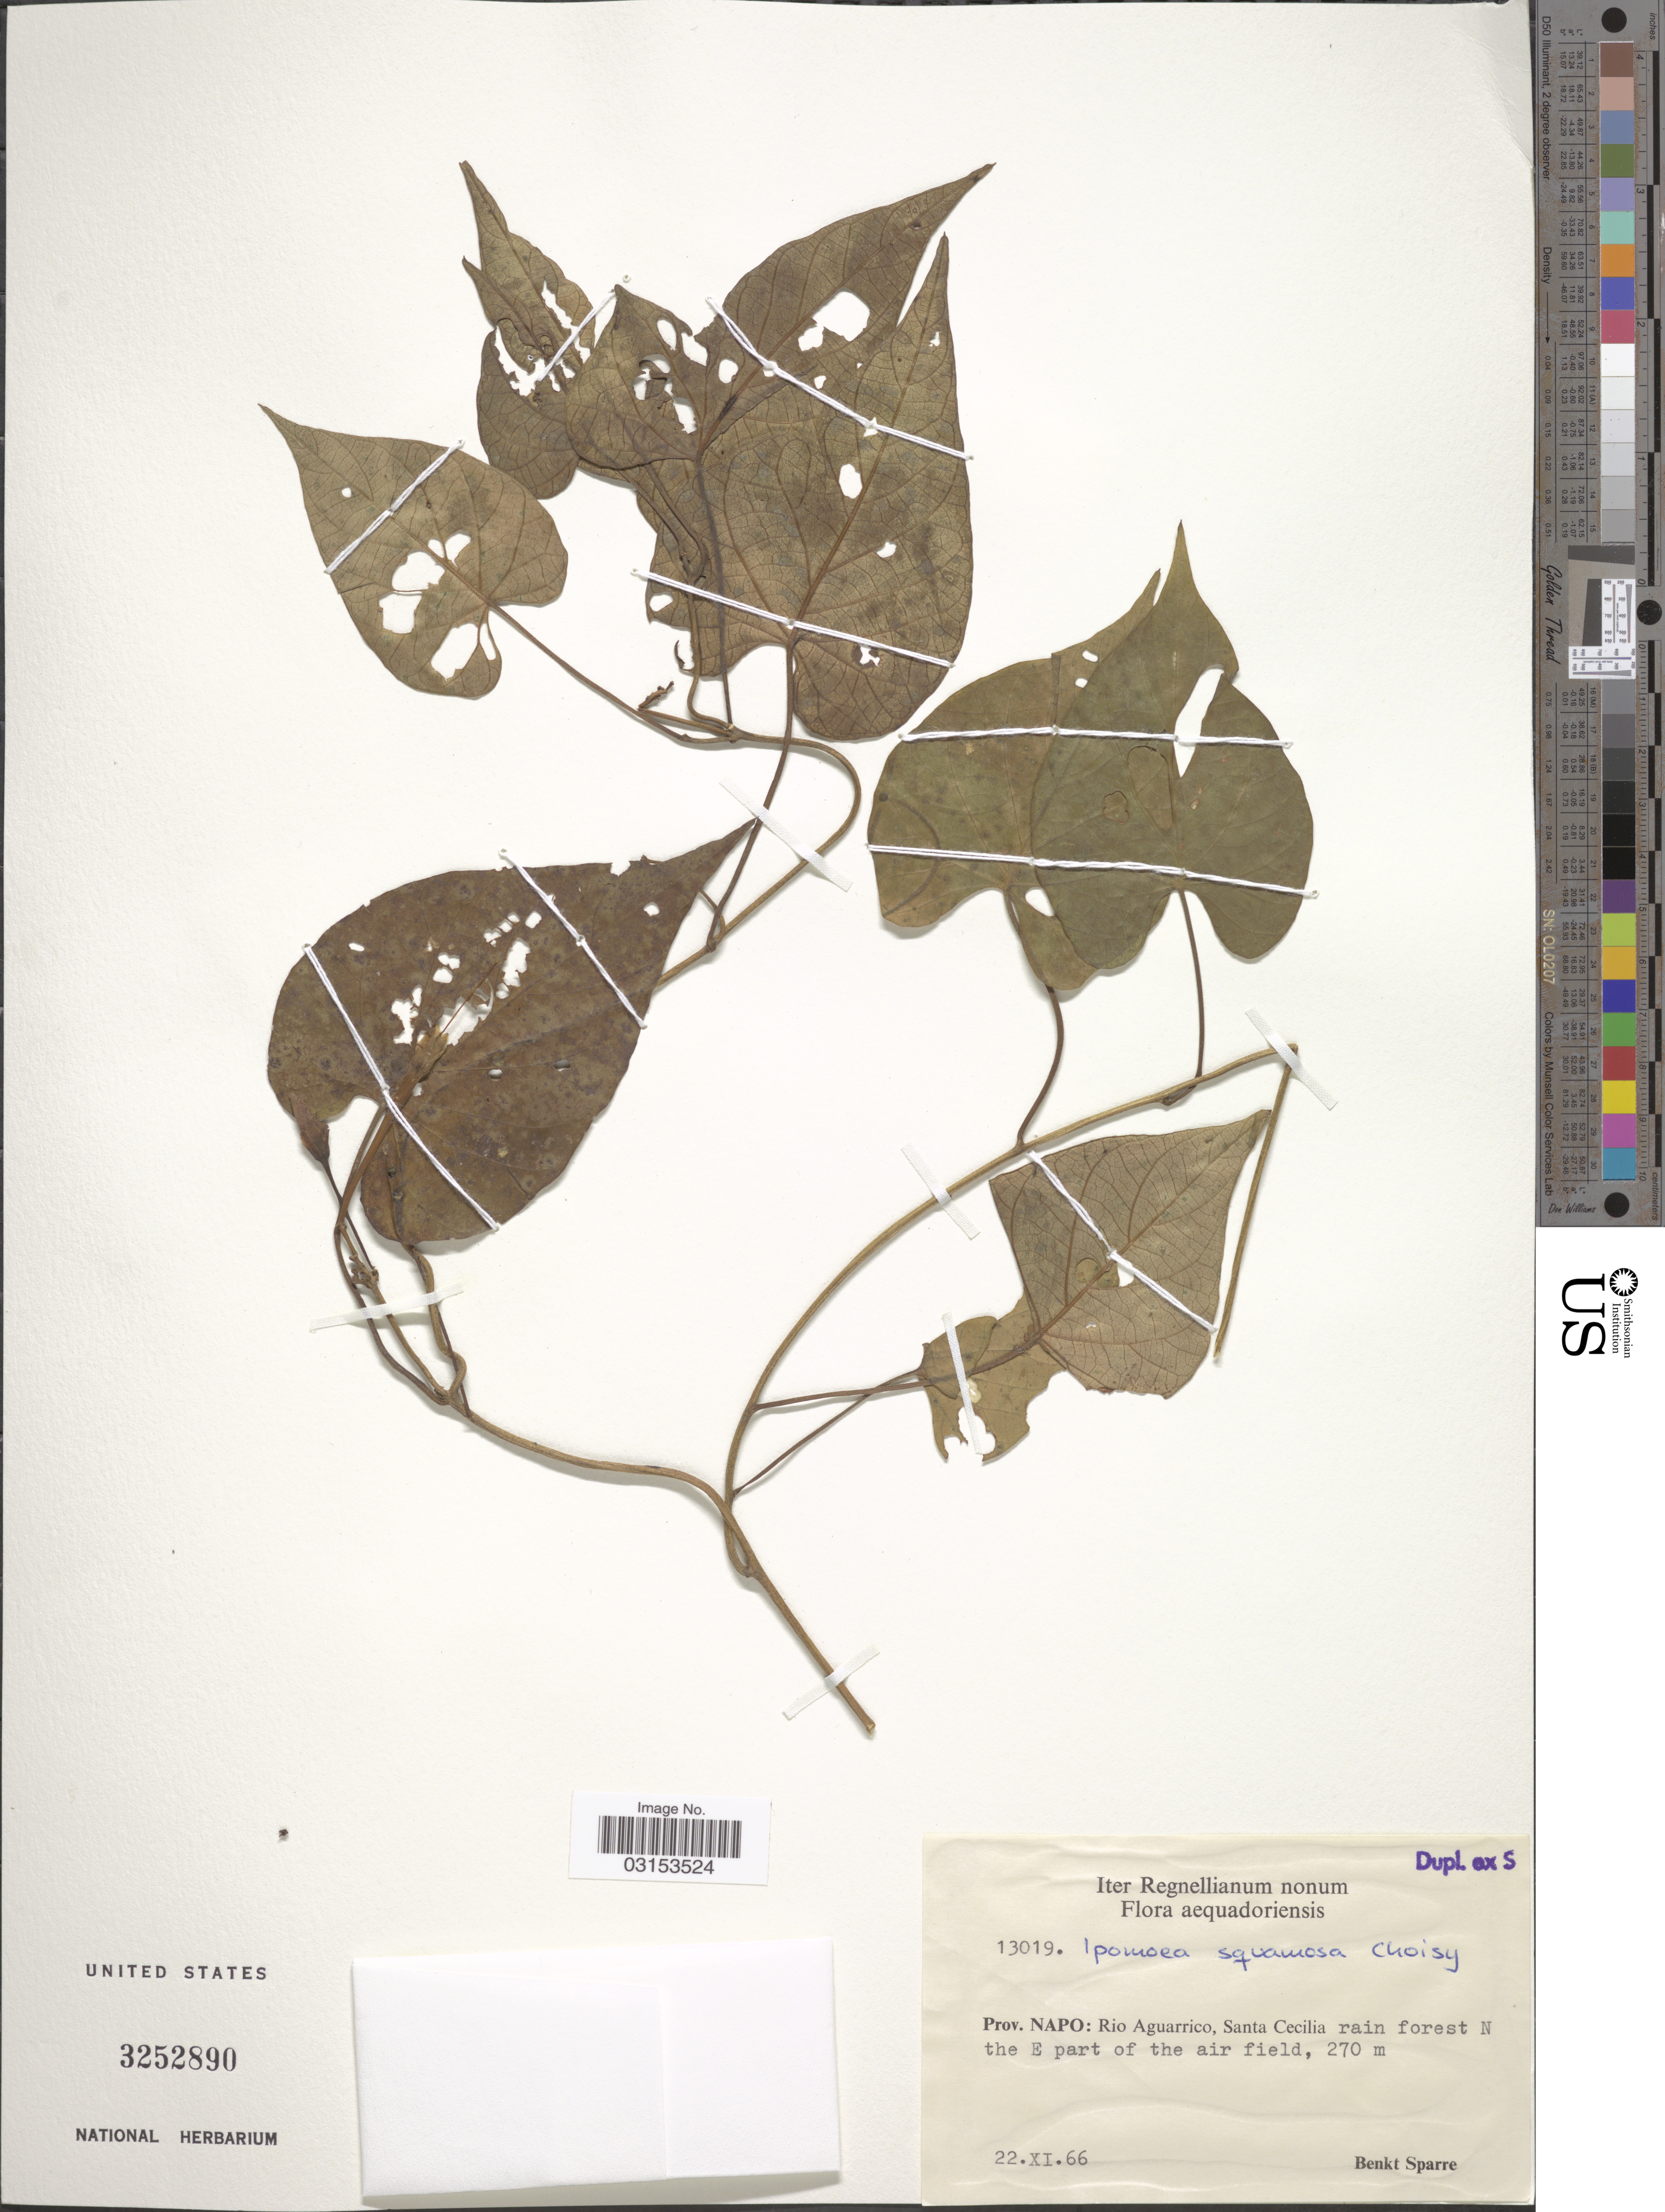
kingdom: Plantae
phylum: Tracheophyta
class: Magnoliopsida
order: Solanales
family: Convolvulaceae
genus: Ipomoea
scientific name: Ipomoea squamosa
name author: Choisy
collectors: B. Sparre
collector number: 13019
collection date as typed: Transcribed d/m/y: 22/11/66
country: Ecuador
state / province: Napo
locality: Aequadoriensis. Rio Aguarrico, Santa Cecilia rain forest N the E part of the air field.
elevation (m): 270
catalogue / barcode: US 3252890